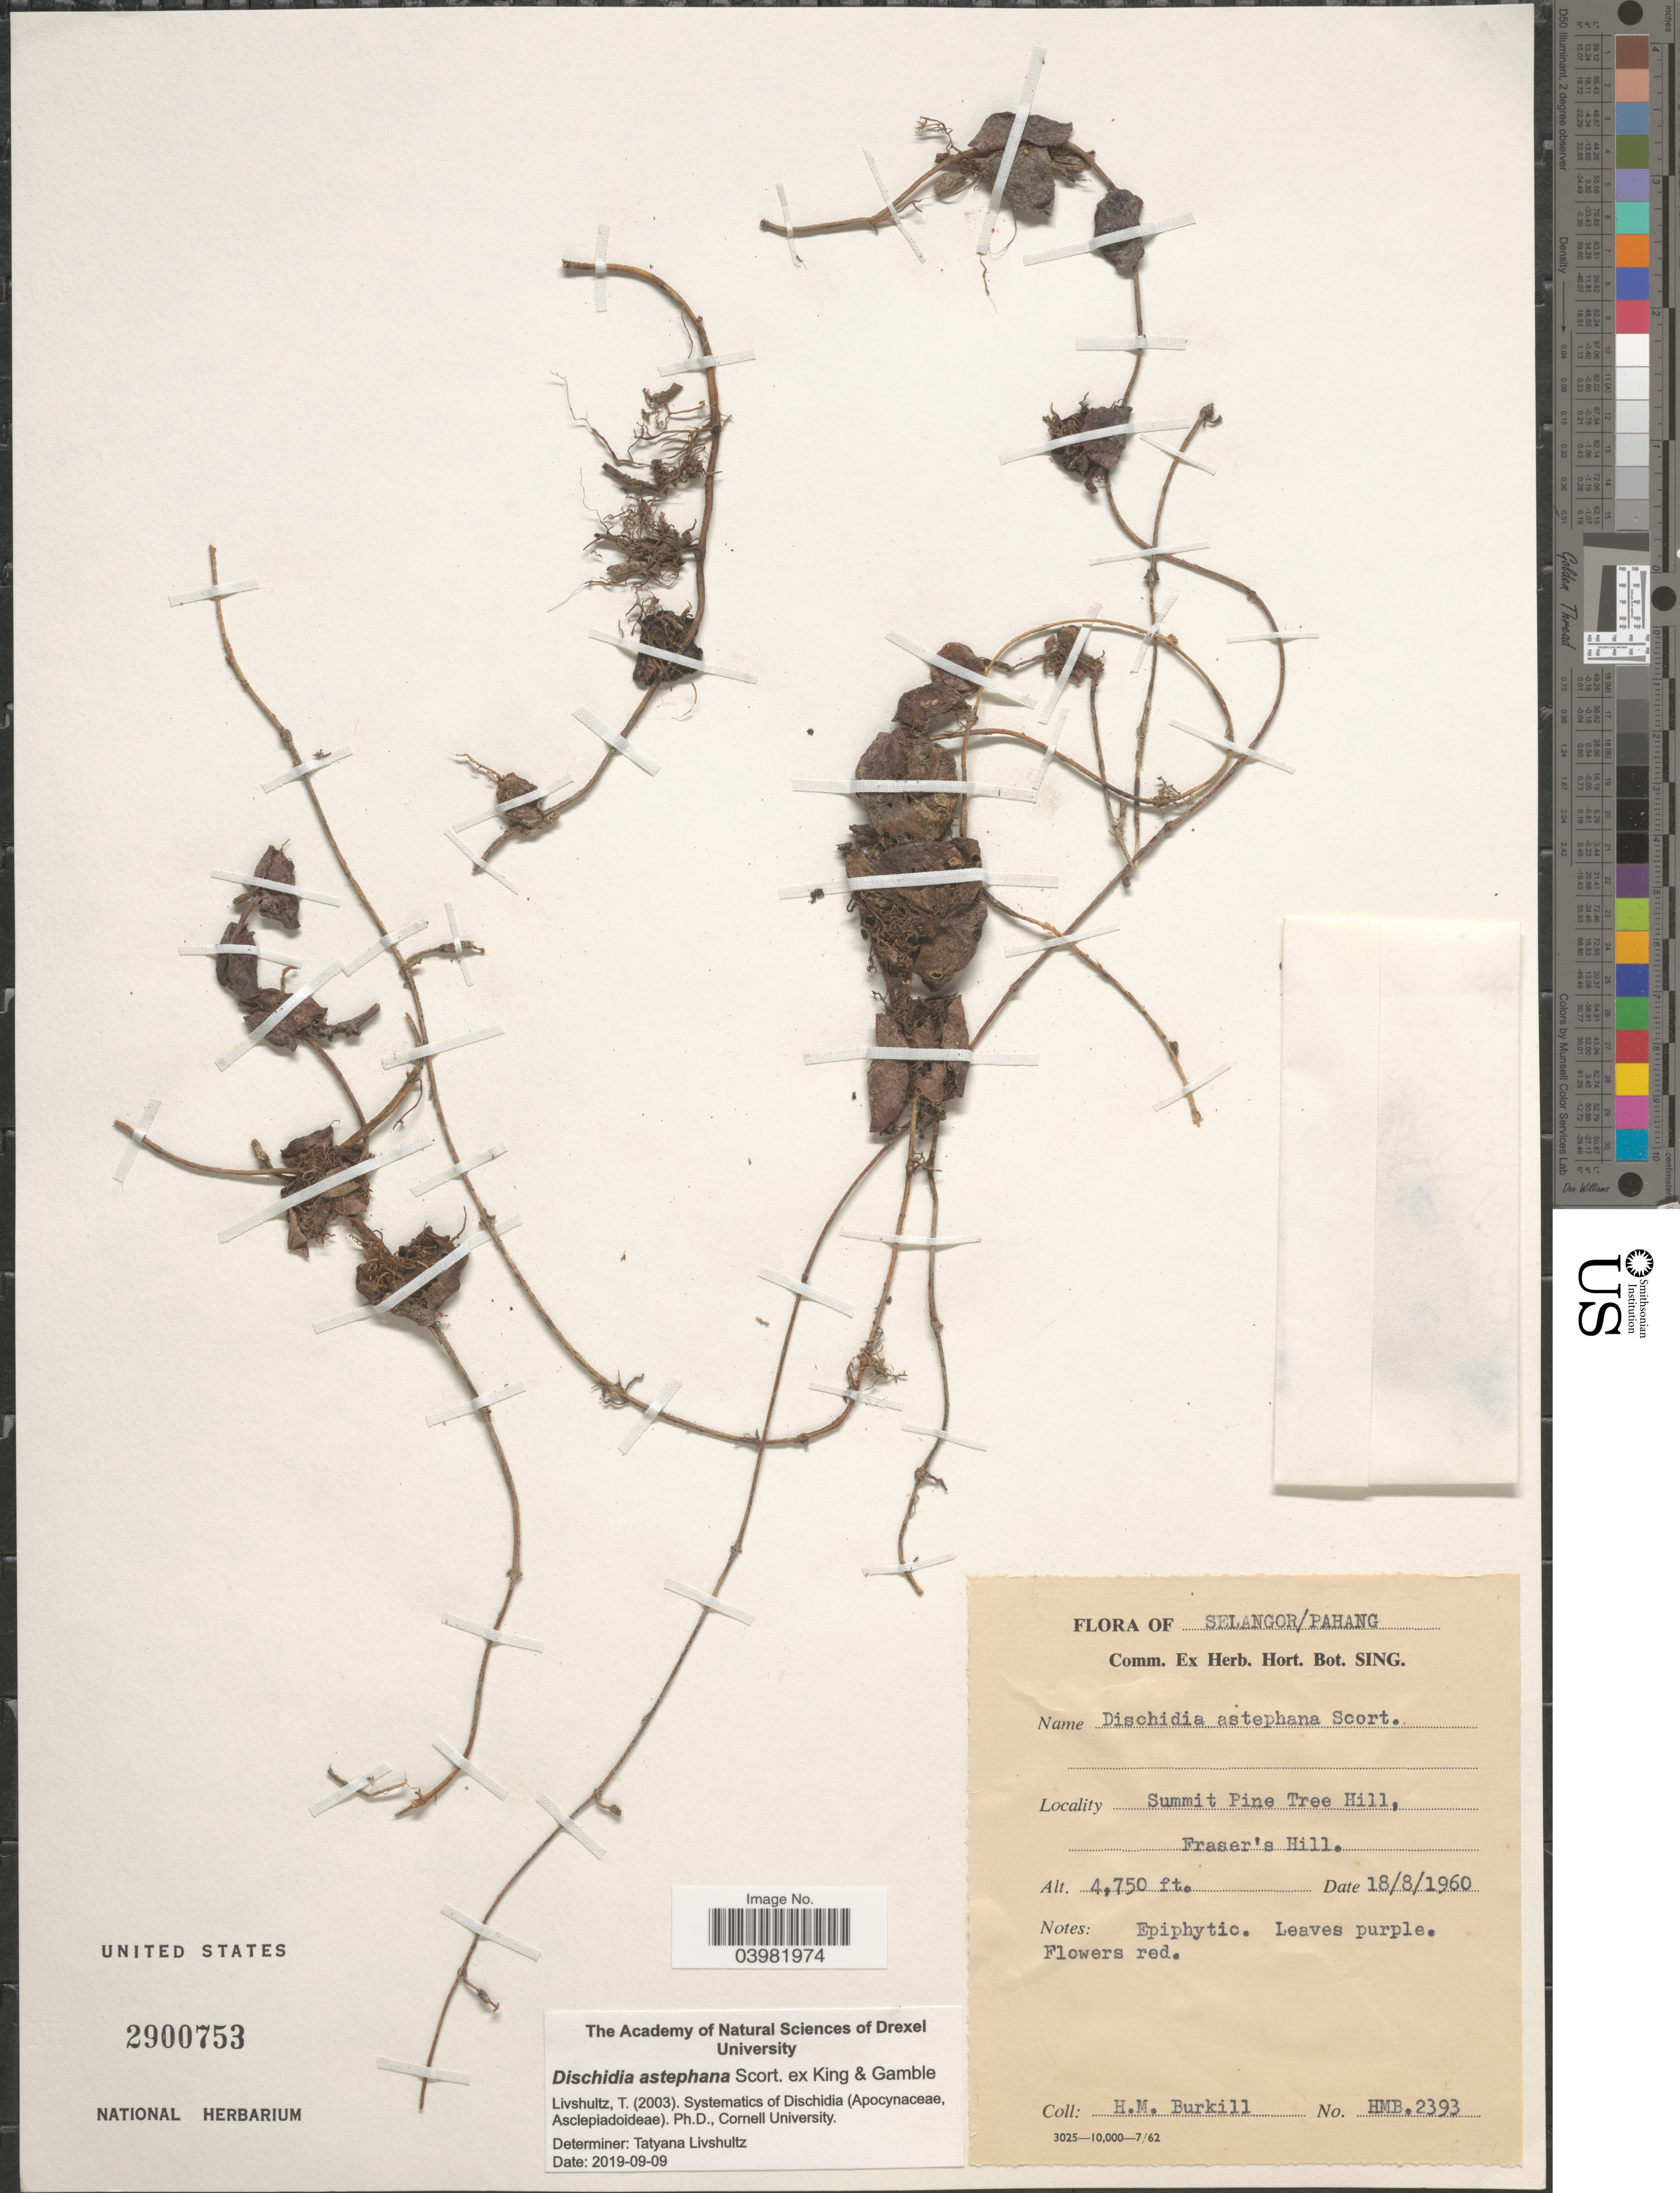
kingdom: Plantae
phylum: Tracheophyta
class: Magnoliopsida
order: Gentianales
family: Apocynaceae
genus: Dischidia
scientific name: Dischidia astephana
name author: Scort. ex King & Gamble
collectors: H. M. Burkill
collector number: HMB 2393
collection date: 1960-08-18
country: Malaysia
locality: Selangor/Pahang. Summit Pine Tree Hill, Fraser's Hill.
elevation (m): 1448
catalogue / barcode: US 2900753